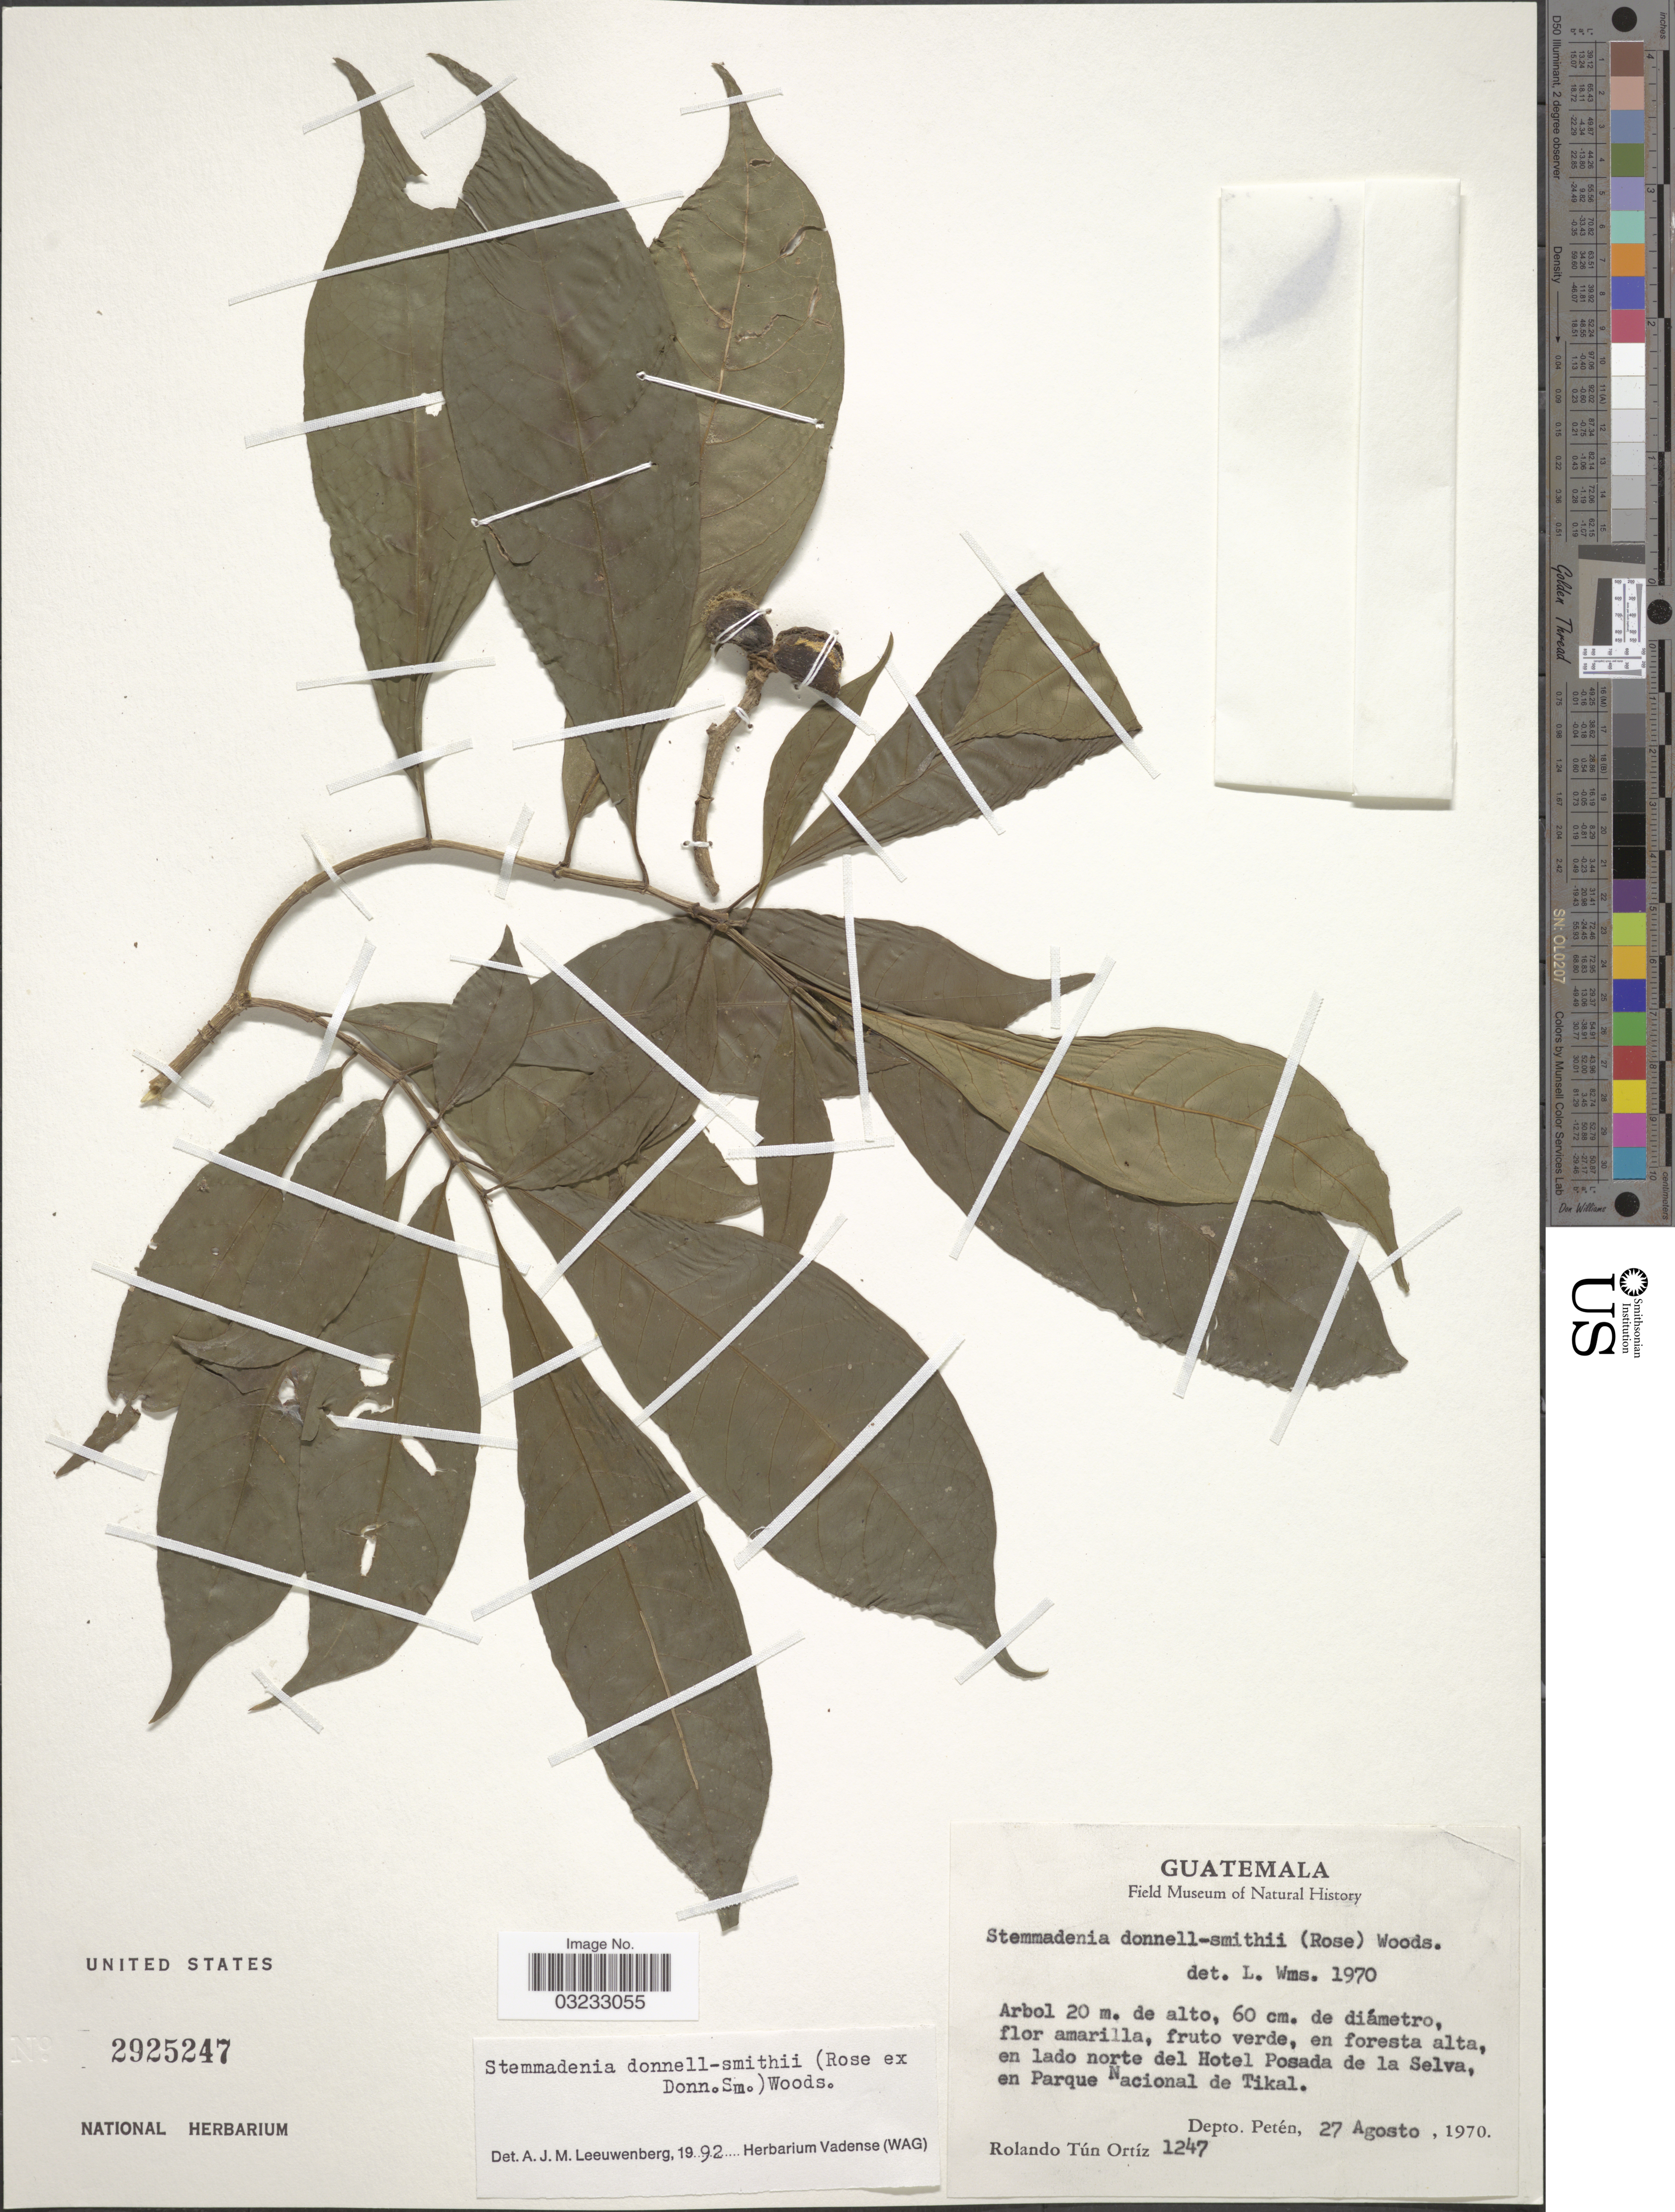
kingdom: Plantae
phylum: Tracheophyta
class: Magnoliopsida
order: Gentianales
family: Apocynaceae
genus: Stemmadenia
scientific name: Stemmadenia donnell-smithii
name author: (Rose ex Donn. Sm.) Woodson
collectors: R. Ortiz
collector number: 1247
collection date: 1970-08-27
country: Guatemala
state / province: El Petén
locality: En lado norte del Hotel Posada de la Selva, en Parque Nacional de Tikal. Depto. Petén.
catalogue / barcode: US 2925247